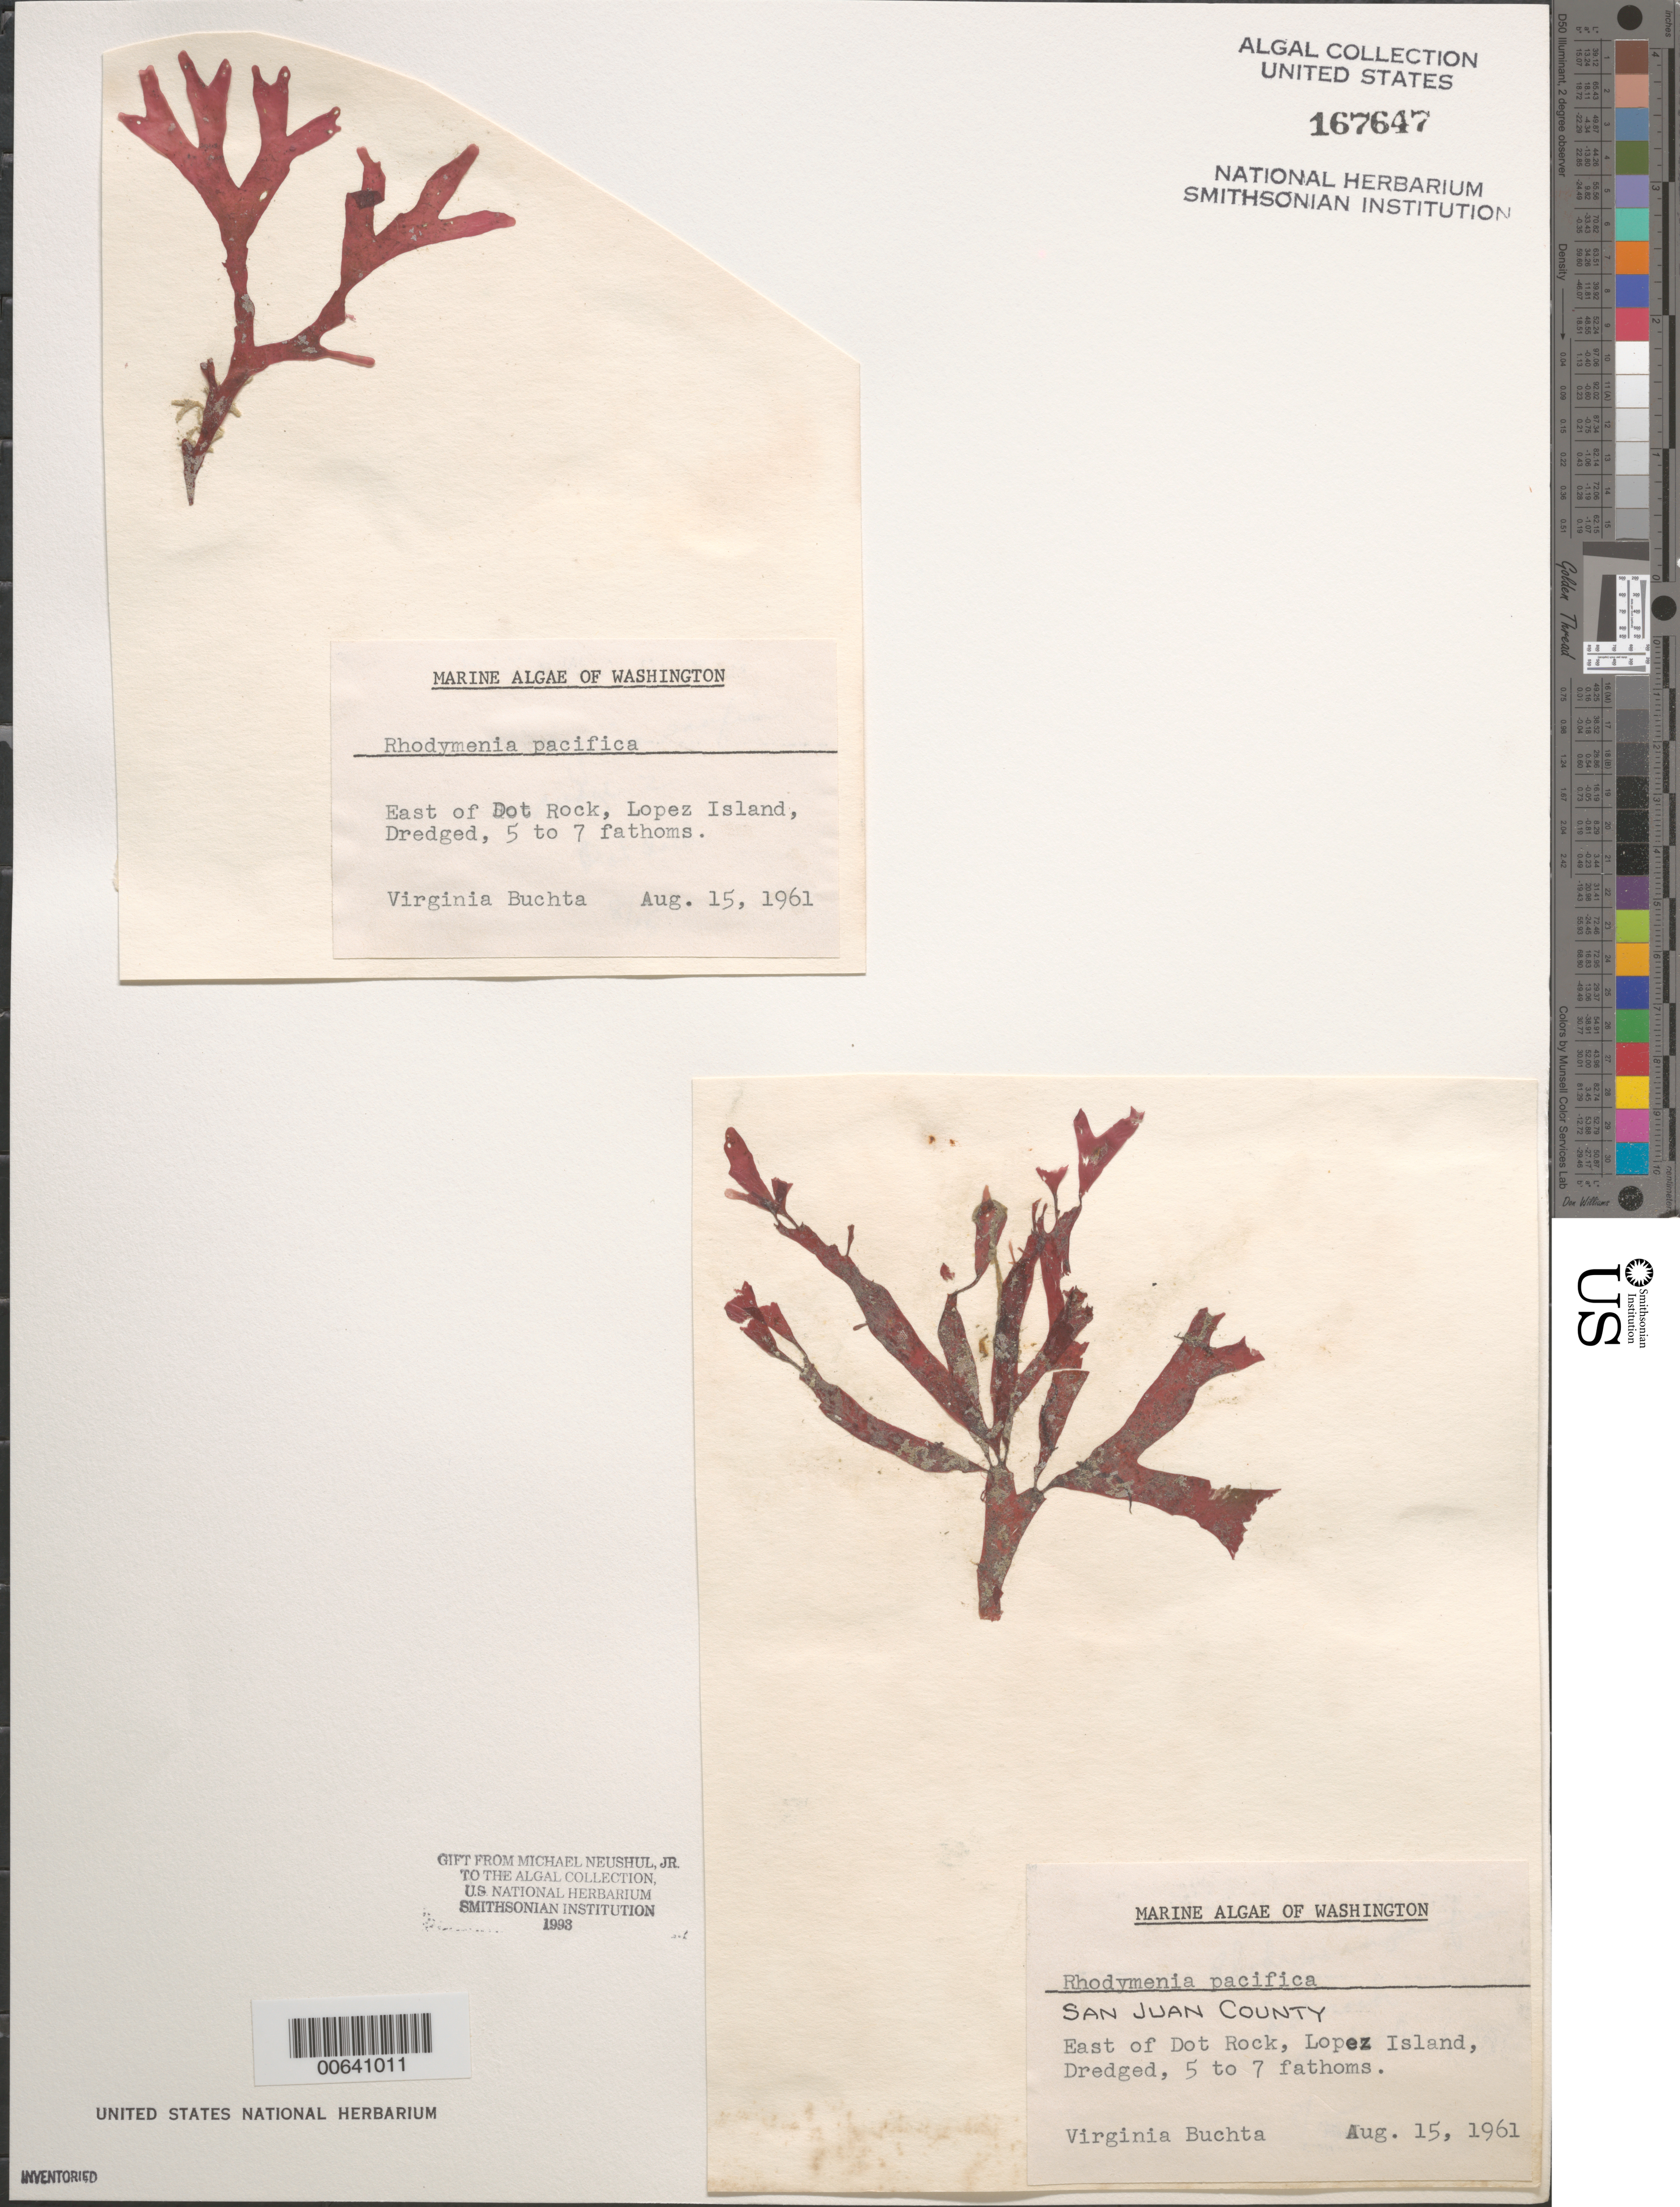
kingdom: Plantae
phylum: Rhodophyta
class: Florideophyceae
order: Rhodymeniales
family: Rhodymeniaceae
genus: Rhodymenia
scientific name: Rhodymenia pacifica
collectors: V. Buchta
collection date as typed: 15 Aug 1961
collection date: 1961-08-15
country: United States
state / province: Washington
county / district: San Juan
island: Lopez Island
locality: East of Dot Rock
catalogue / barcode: US 167647